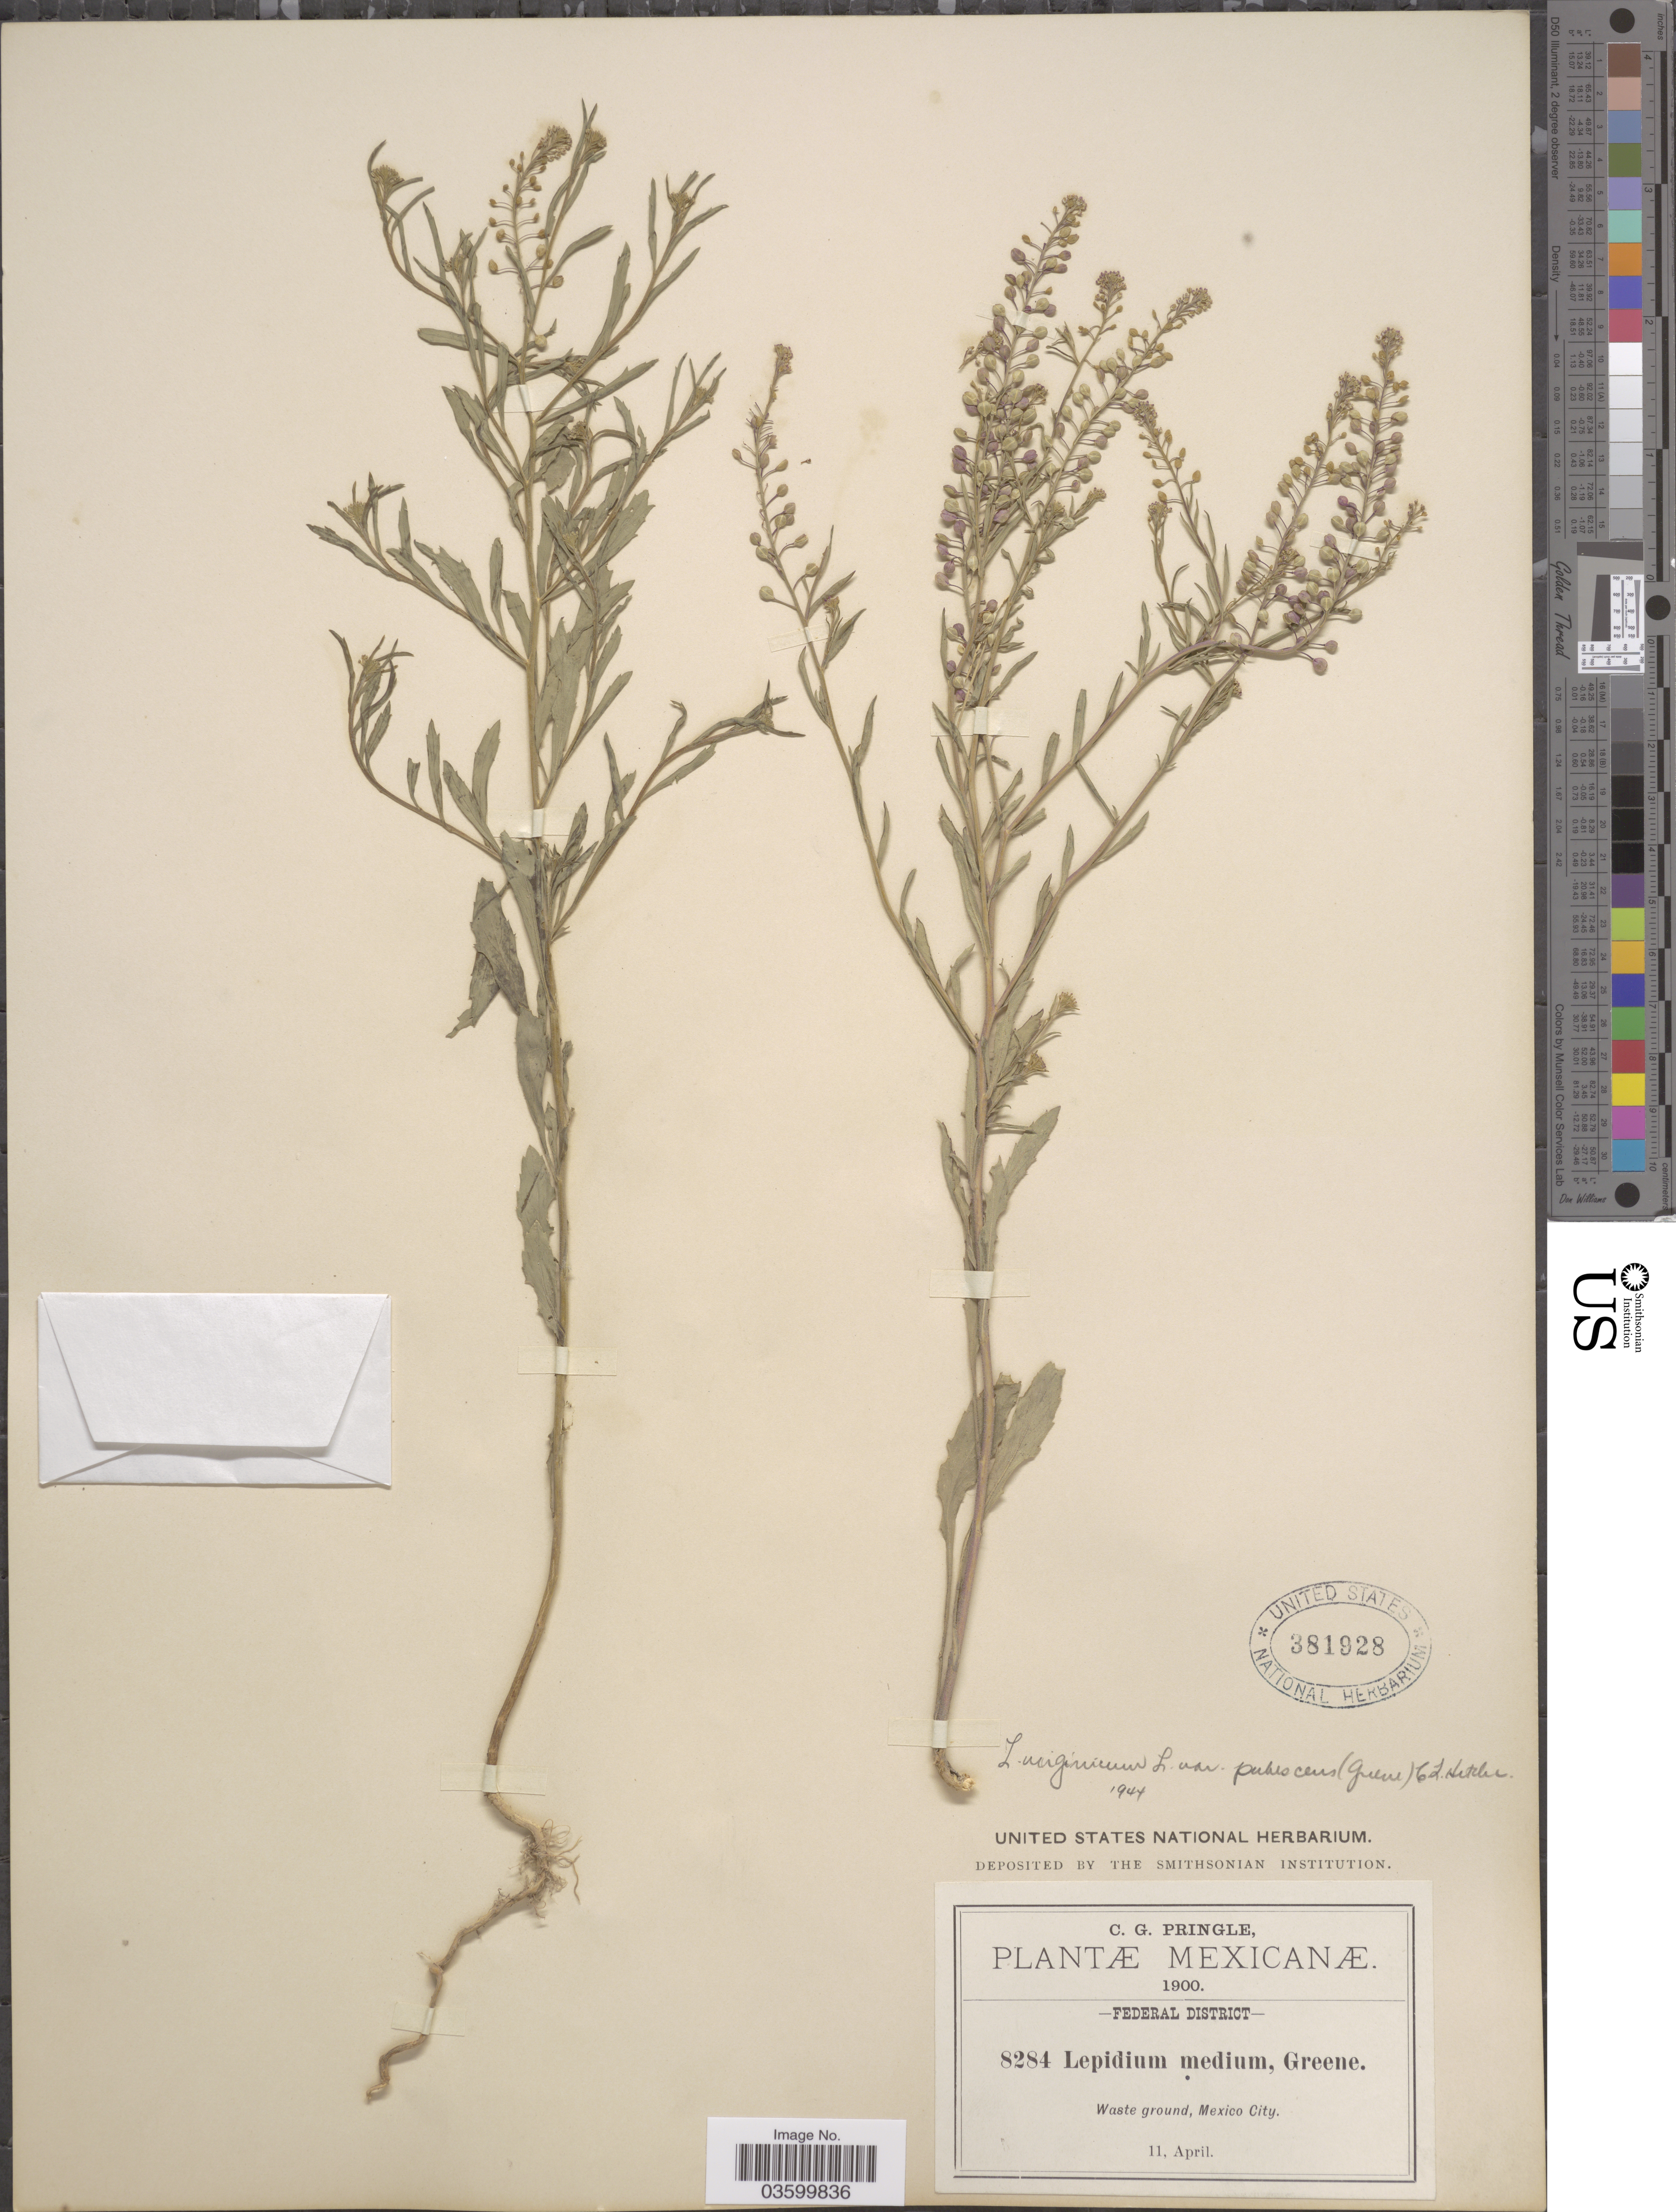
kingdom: Plantae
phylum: Tracheophyta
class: Magnoliopsida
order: Brassicales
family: Brassicaceae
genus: Lepidium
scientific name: Lepidium virginicum var. pubescens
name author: (Greene) C.L. Hitchc.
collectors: C. G. Pringle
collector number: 8284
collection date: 1900-04-11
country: Mexico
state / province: México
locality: Federal District. Mexico City.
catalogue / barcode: US 381928